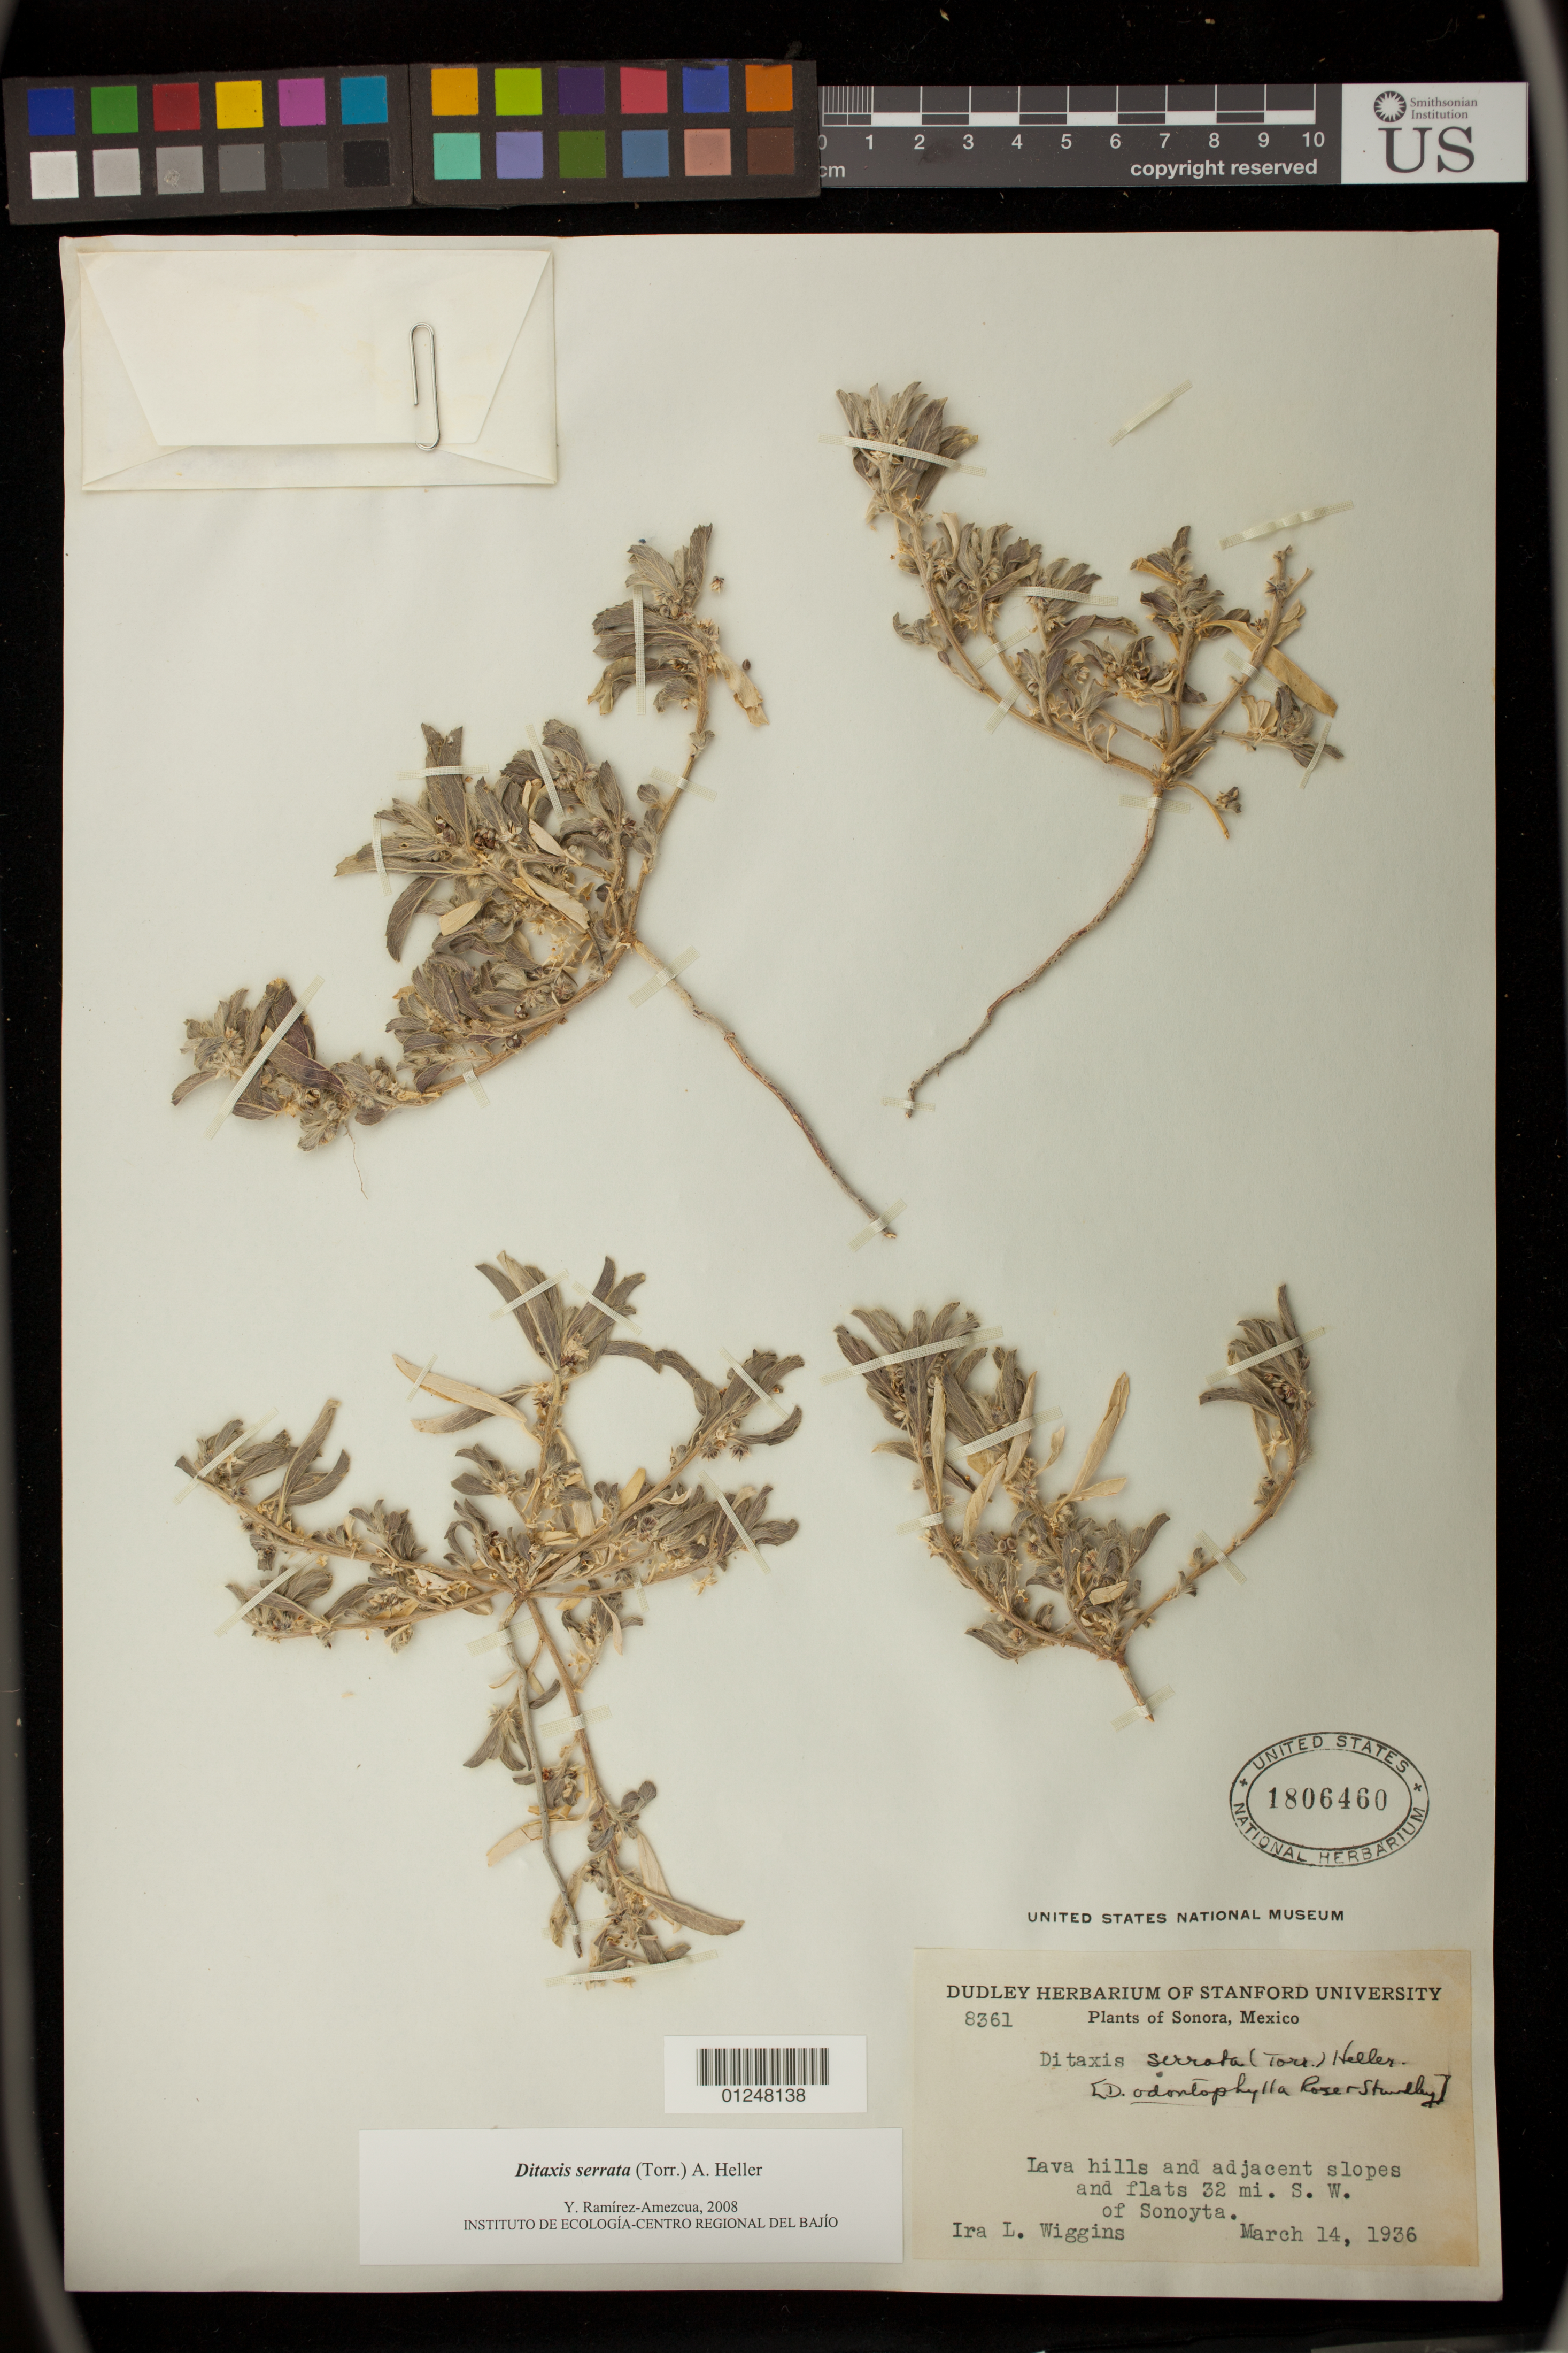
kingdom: Plantae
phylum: Tracheophyta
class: Magnoliopsida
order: Malpighiales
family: Euphorbiaceae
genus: Argythamnia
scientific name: Argythamnia serrata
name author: (Torr.) Müll. Arg.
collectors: I. L. Wiggins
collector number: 8361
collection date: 1936-03-14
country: Mexico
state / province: Sonora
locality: Lava hills and adjacent slopes and flats 32 mi. SW of Sonoyta.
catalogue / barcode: US 1806460